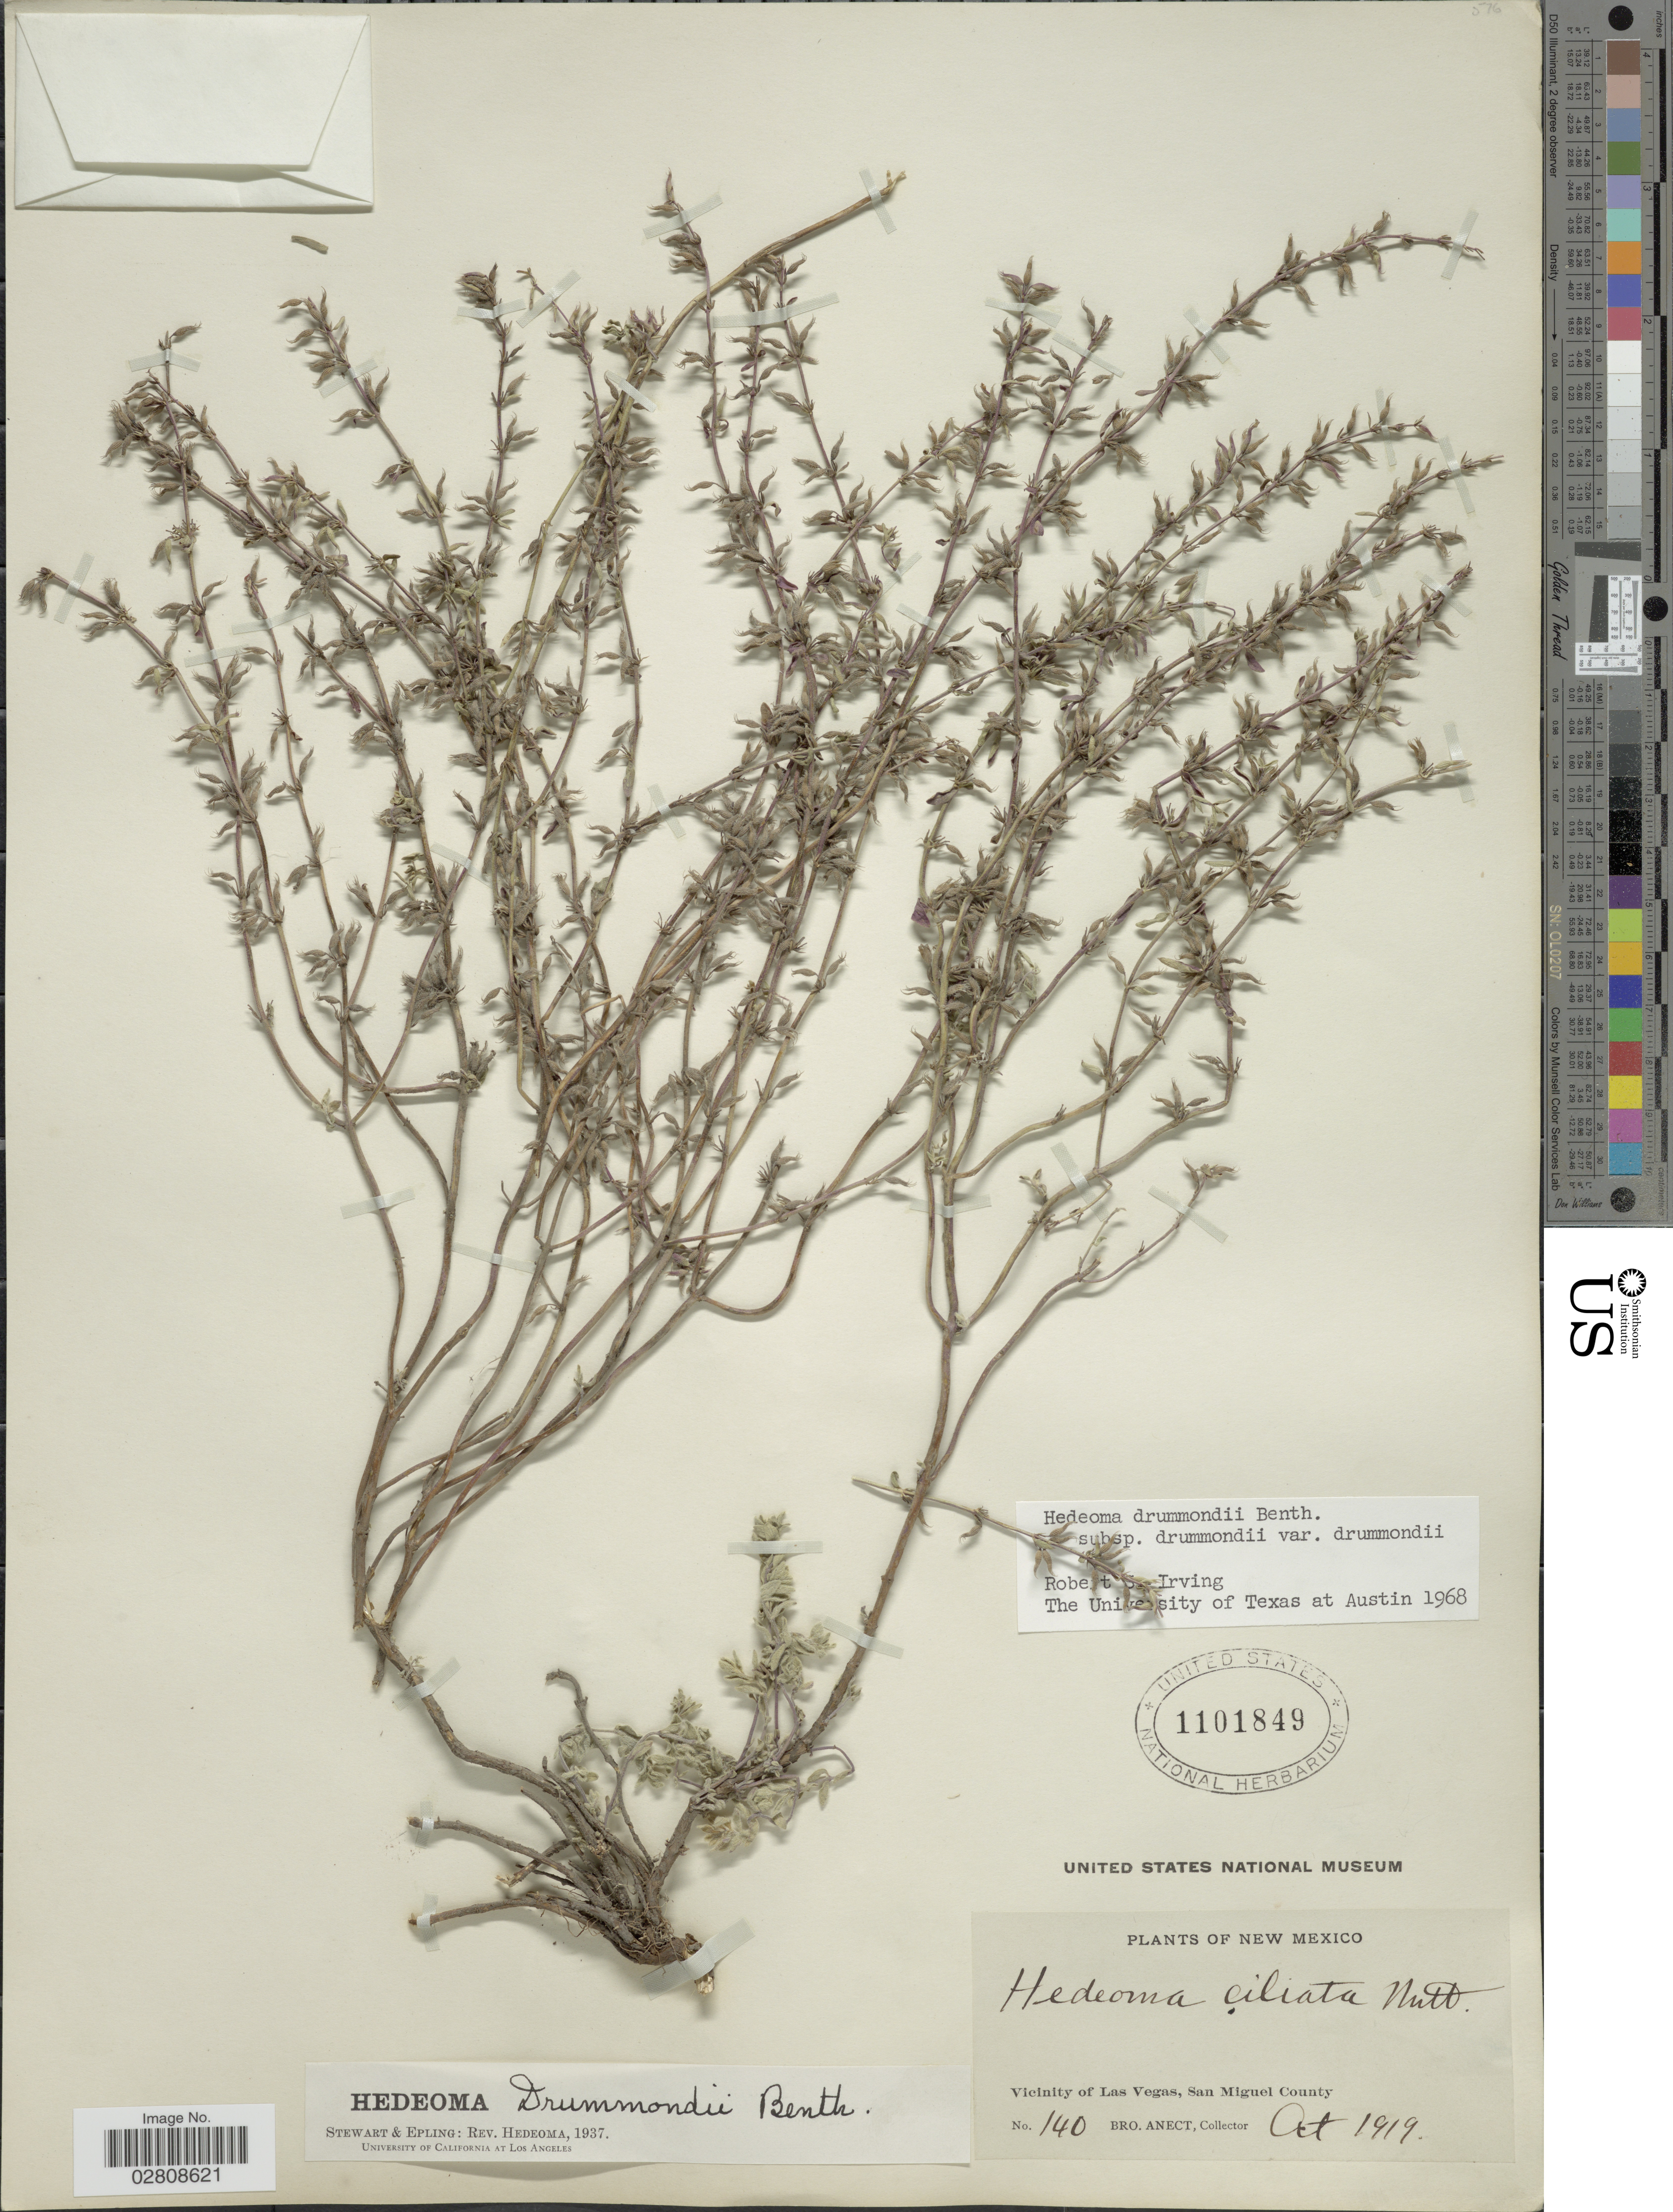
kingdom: Plantae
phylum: Tracheophyta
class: Magnoliopsida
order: Lamiales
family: Lamiaceae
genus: Hedeoma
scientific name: Hedeoma drummondii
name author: Benth.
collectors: B. Anect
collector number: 140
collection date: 1919-10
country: United States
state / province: New Mexico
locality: Vicinity of Las Vegas, San Miguel County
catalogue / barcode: US 1101849